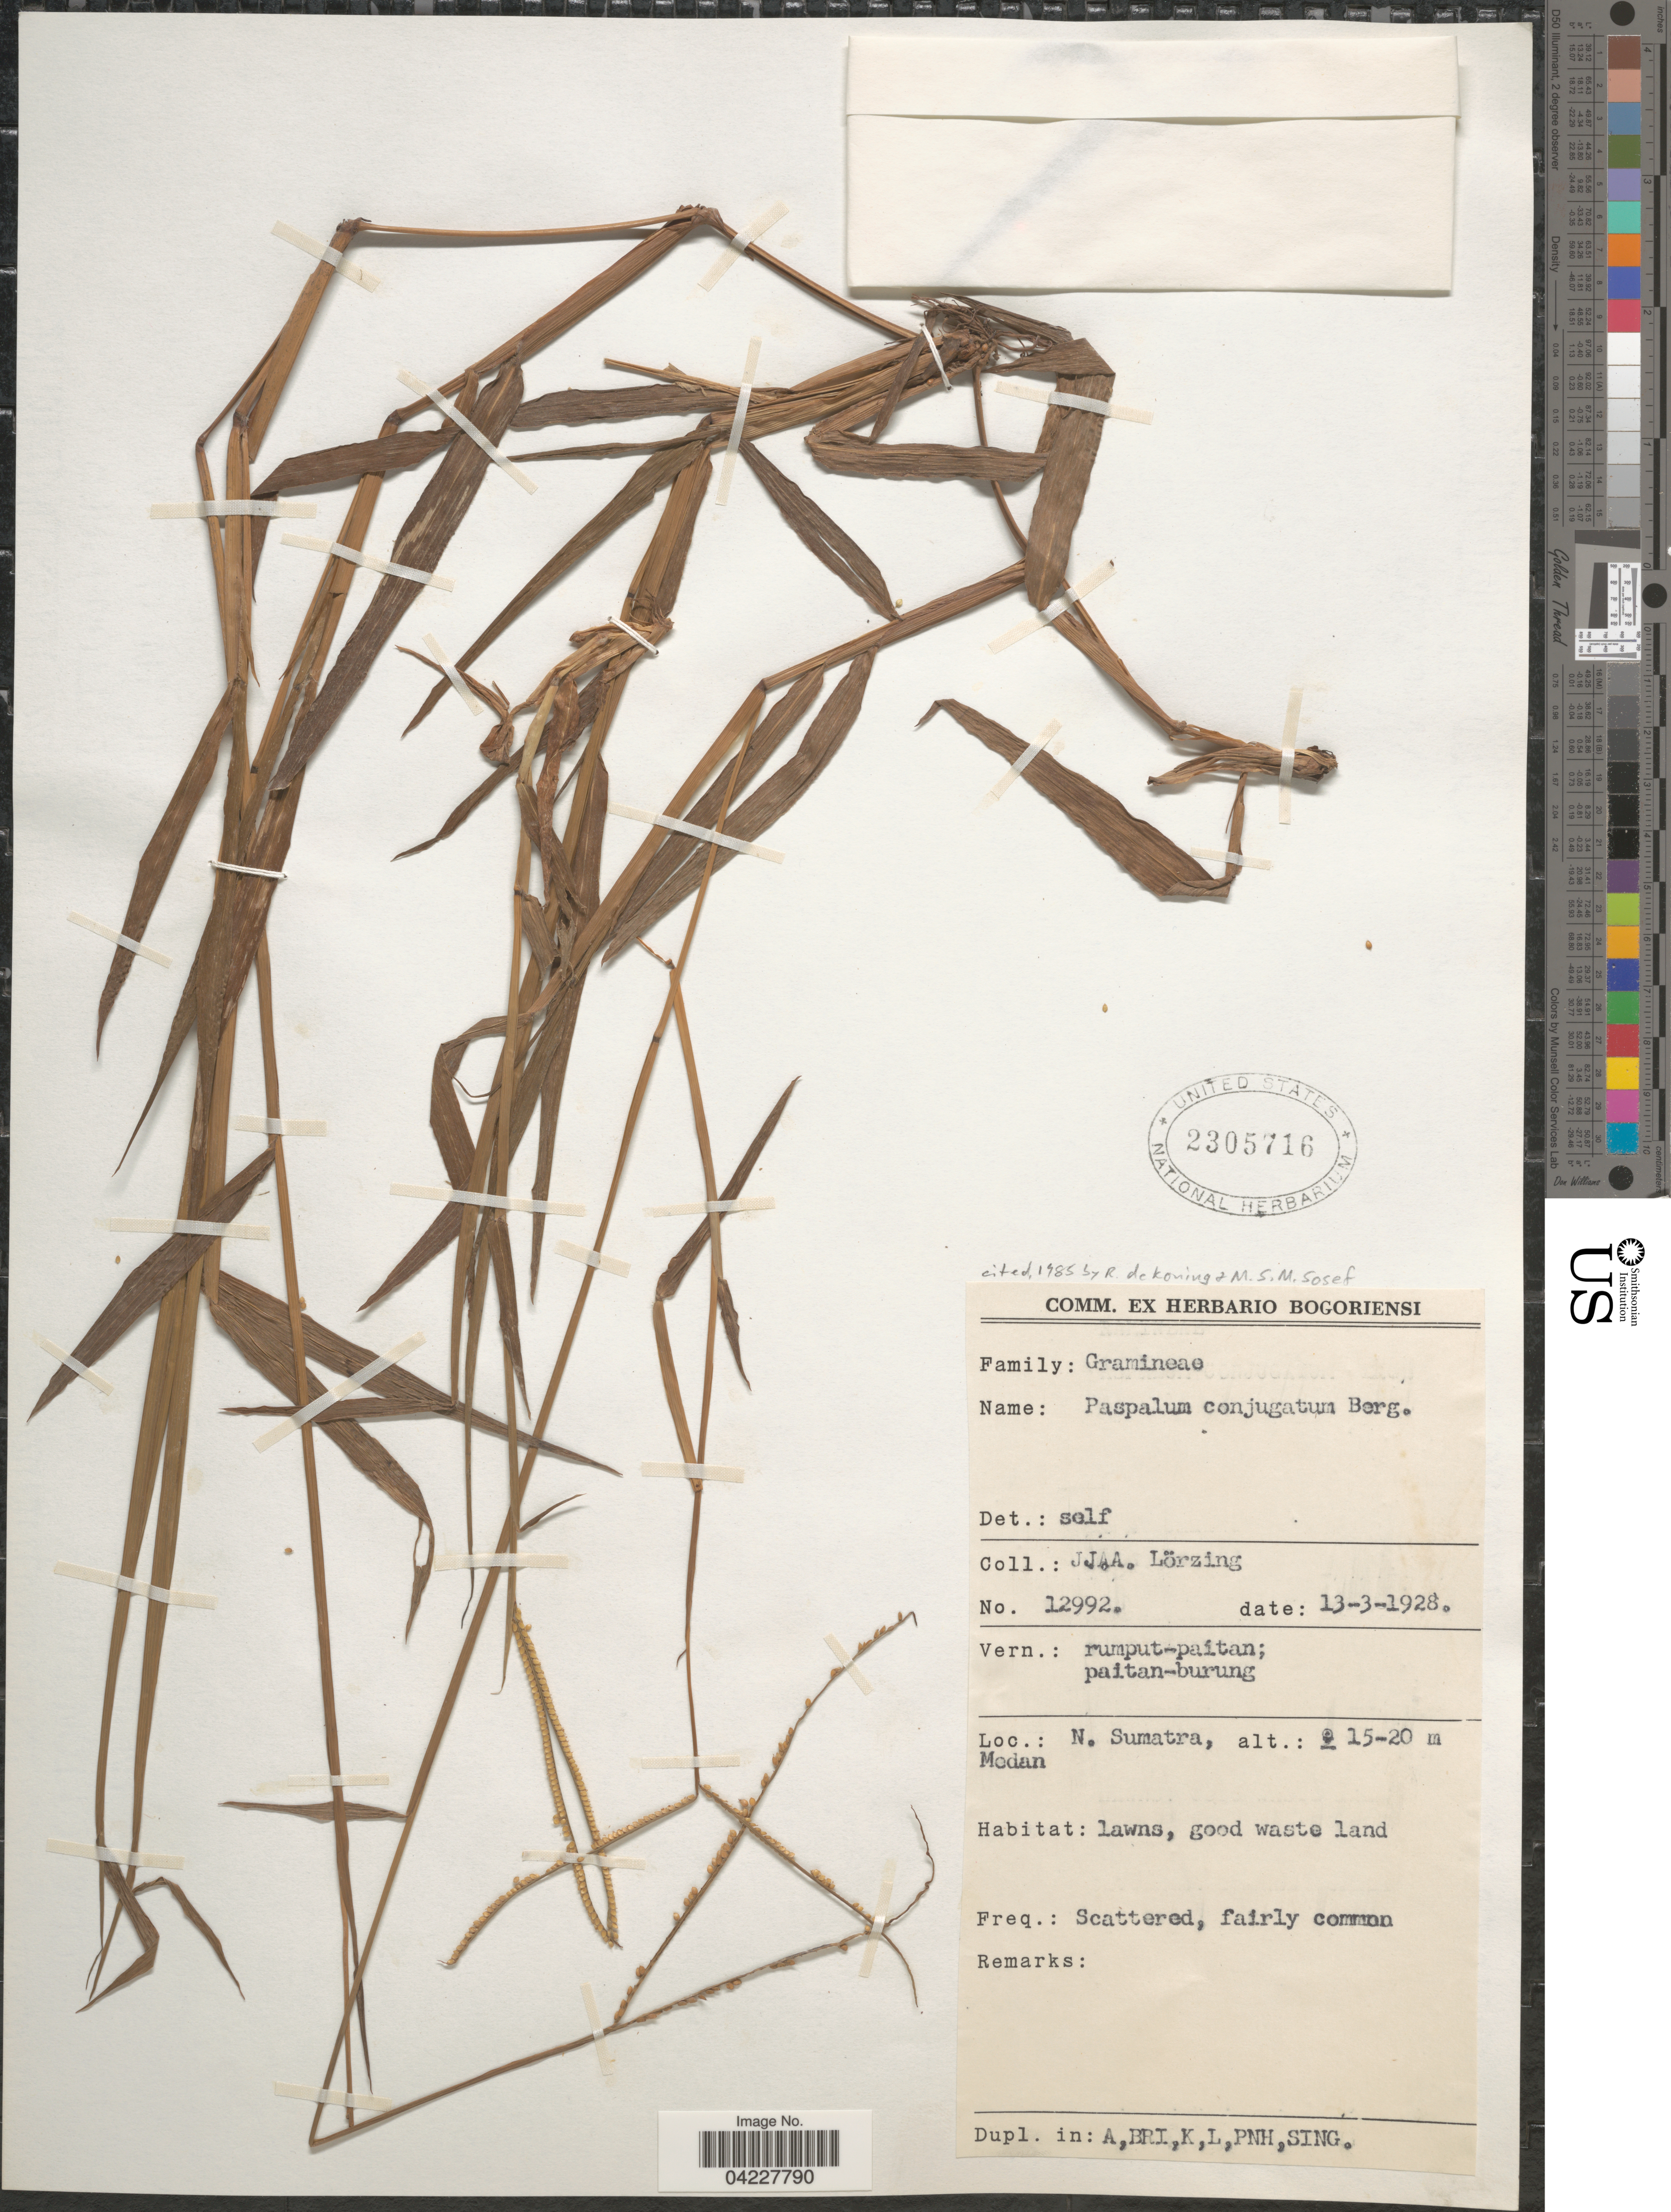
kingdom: Plantae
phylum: Tracheophyta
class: Liliopsida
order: Poales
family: Poaceae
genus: Paspalum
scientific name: Paspalum conjugatum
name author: P.J. Bergius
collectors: J. Lorzing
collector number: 12992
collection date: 1928-03-13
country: Indonesia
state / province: Sumatra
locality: N. Sumatra. Modan.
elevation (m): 15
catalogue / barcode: US 2305716